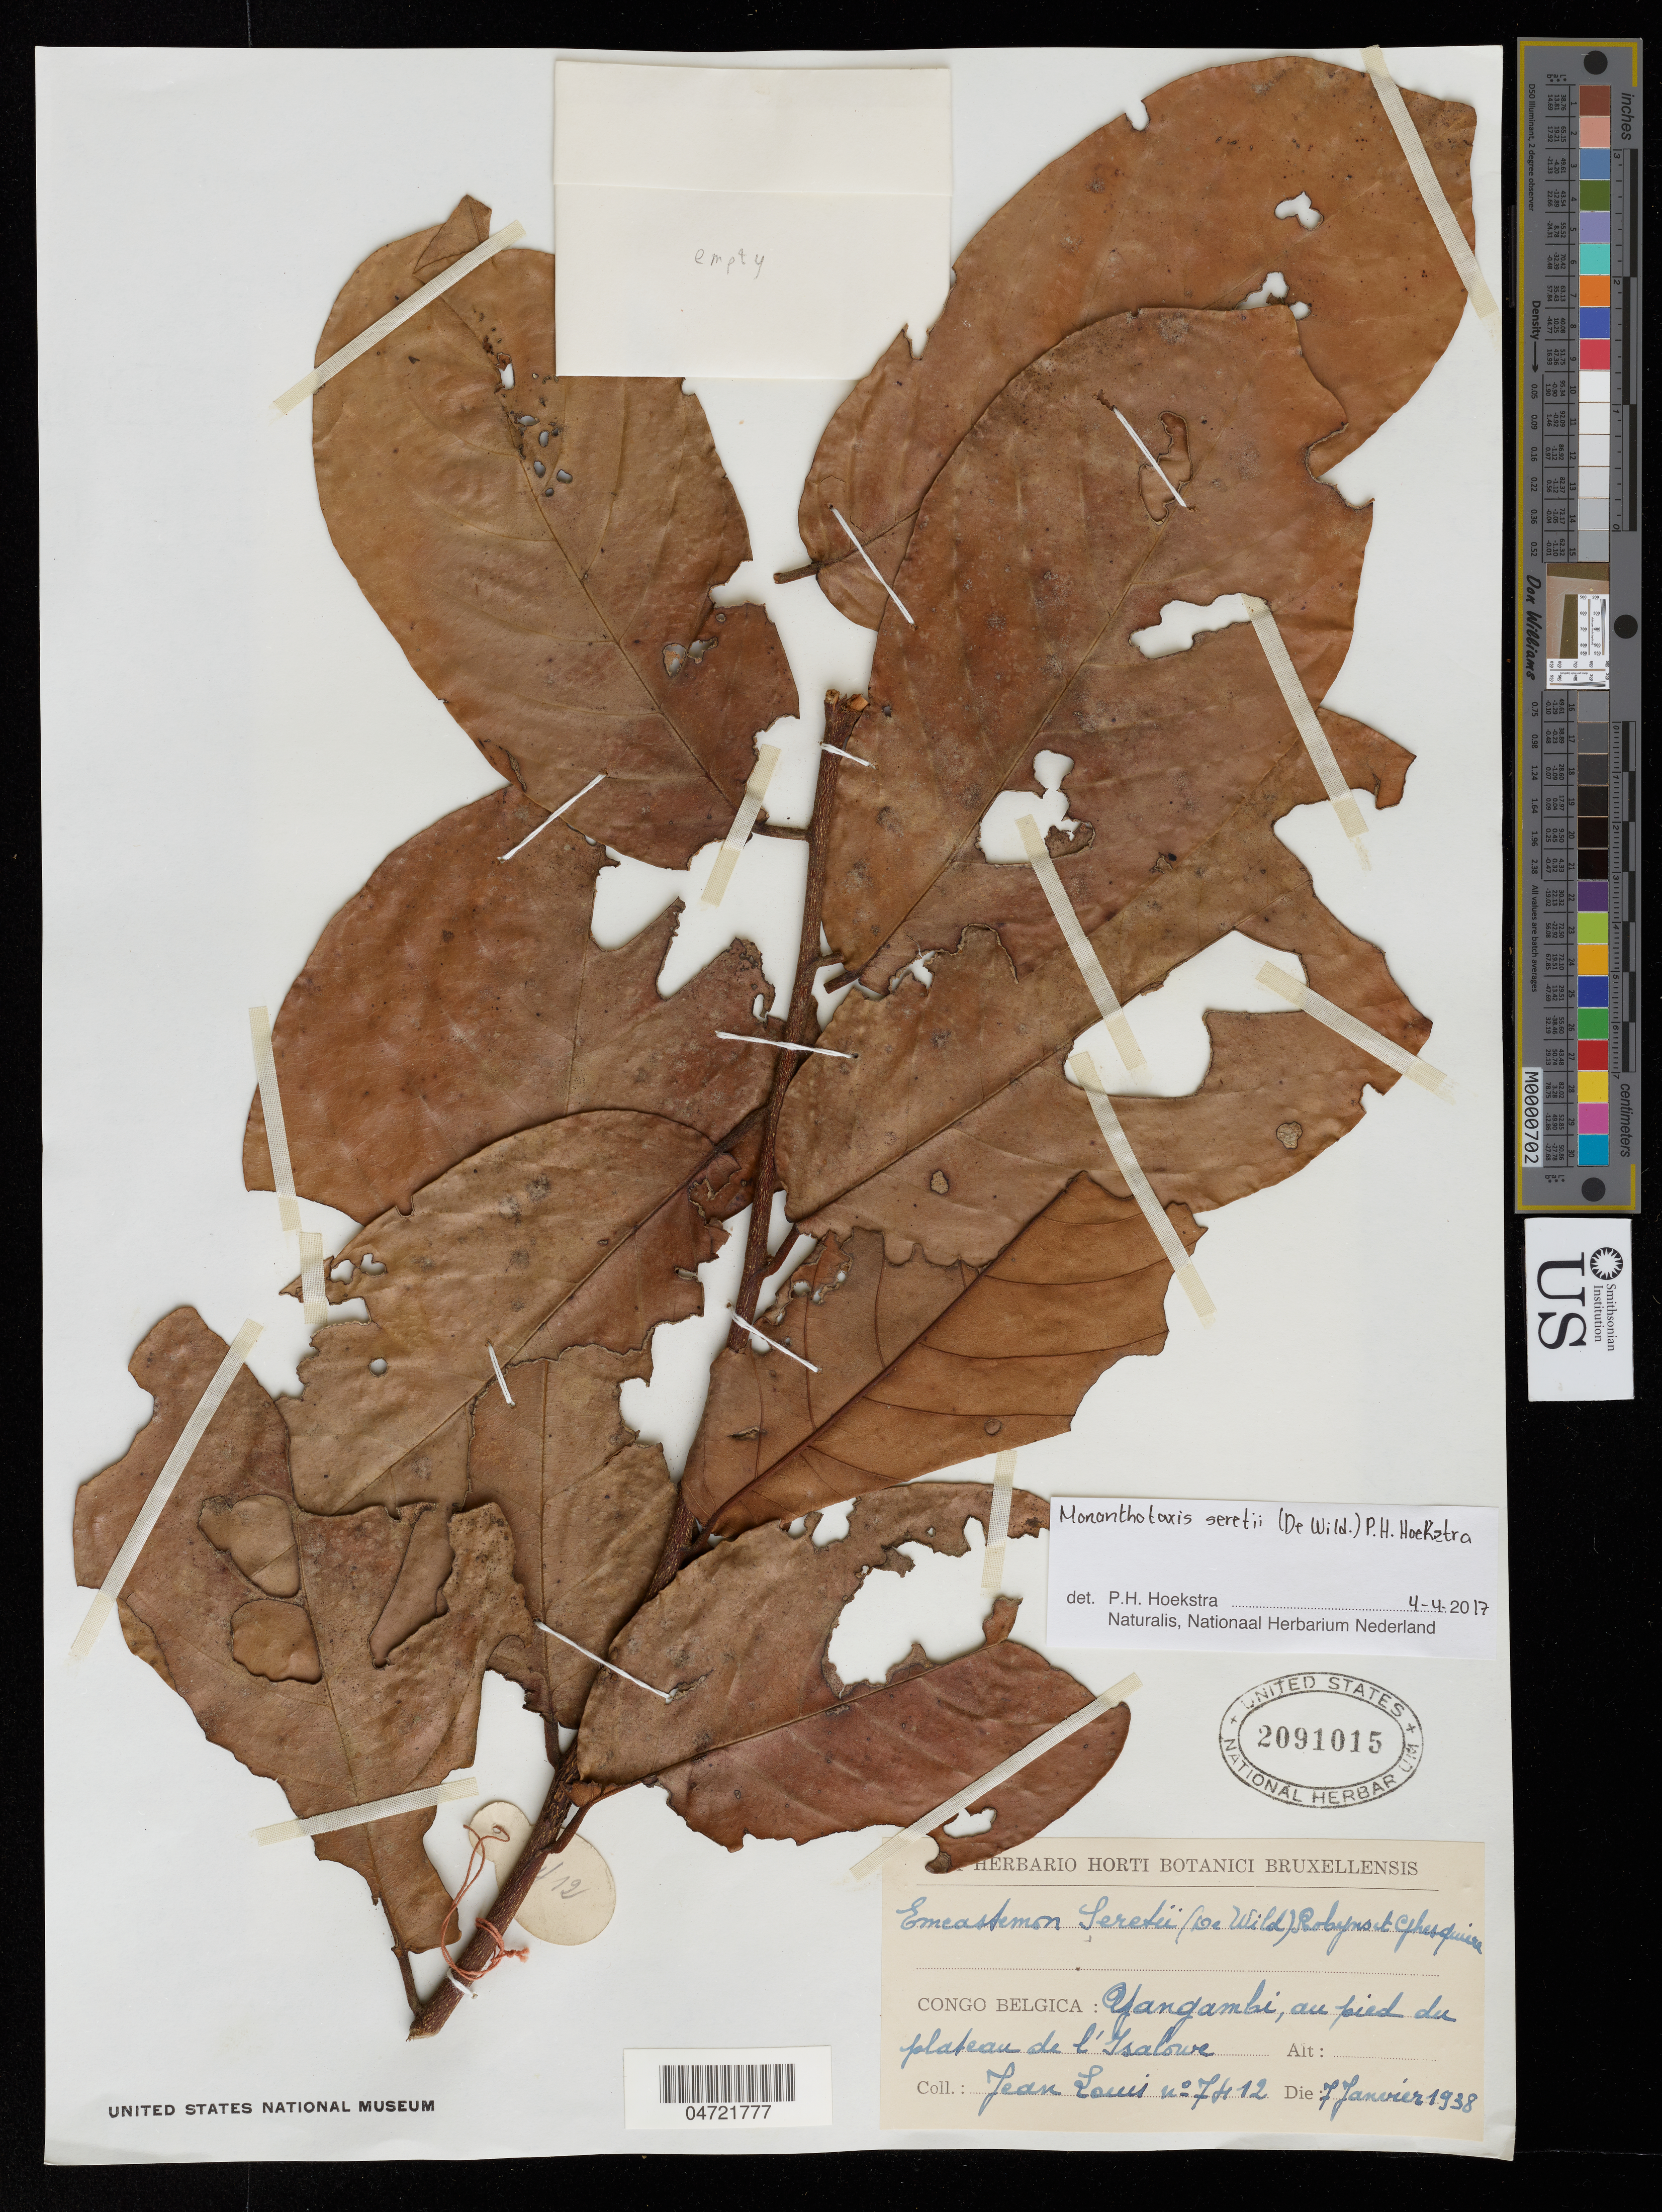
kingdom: Plantae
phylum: Tracheophyta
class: Magnoliopsida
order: Magnoliales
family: Annonaceae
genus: Monanthotaxis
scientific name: Monanthotaxis seretii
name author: P.H. Hoekstra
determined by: Hoekstra, P. H.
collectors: J. Louis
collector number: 7412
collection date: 1938-01-07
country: Congo, Democratic Republic of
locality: Yangambi, île Esali II enface du plateau de l'Isalowé.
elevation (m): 470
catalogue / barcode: US 2091015